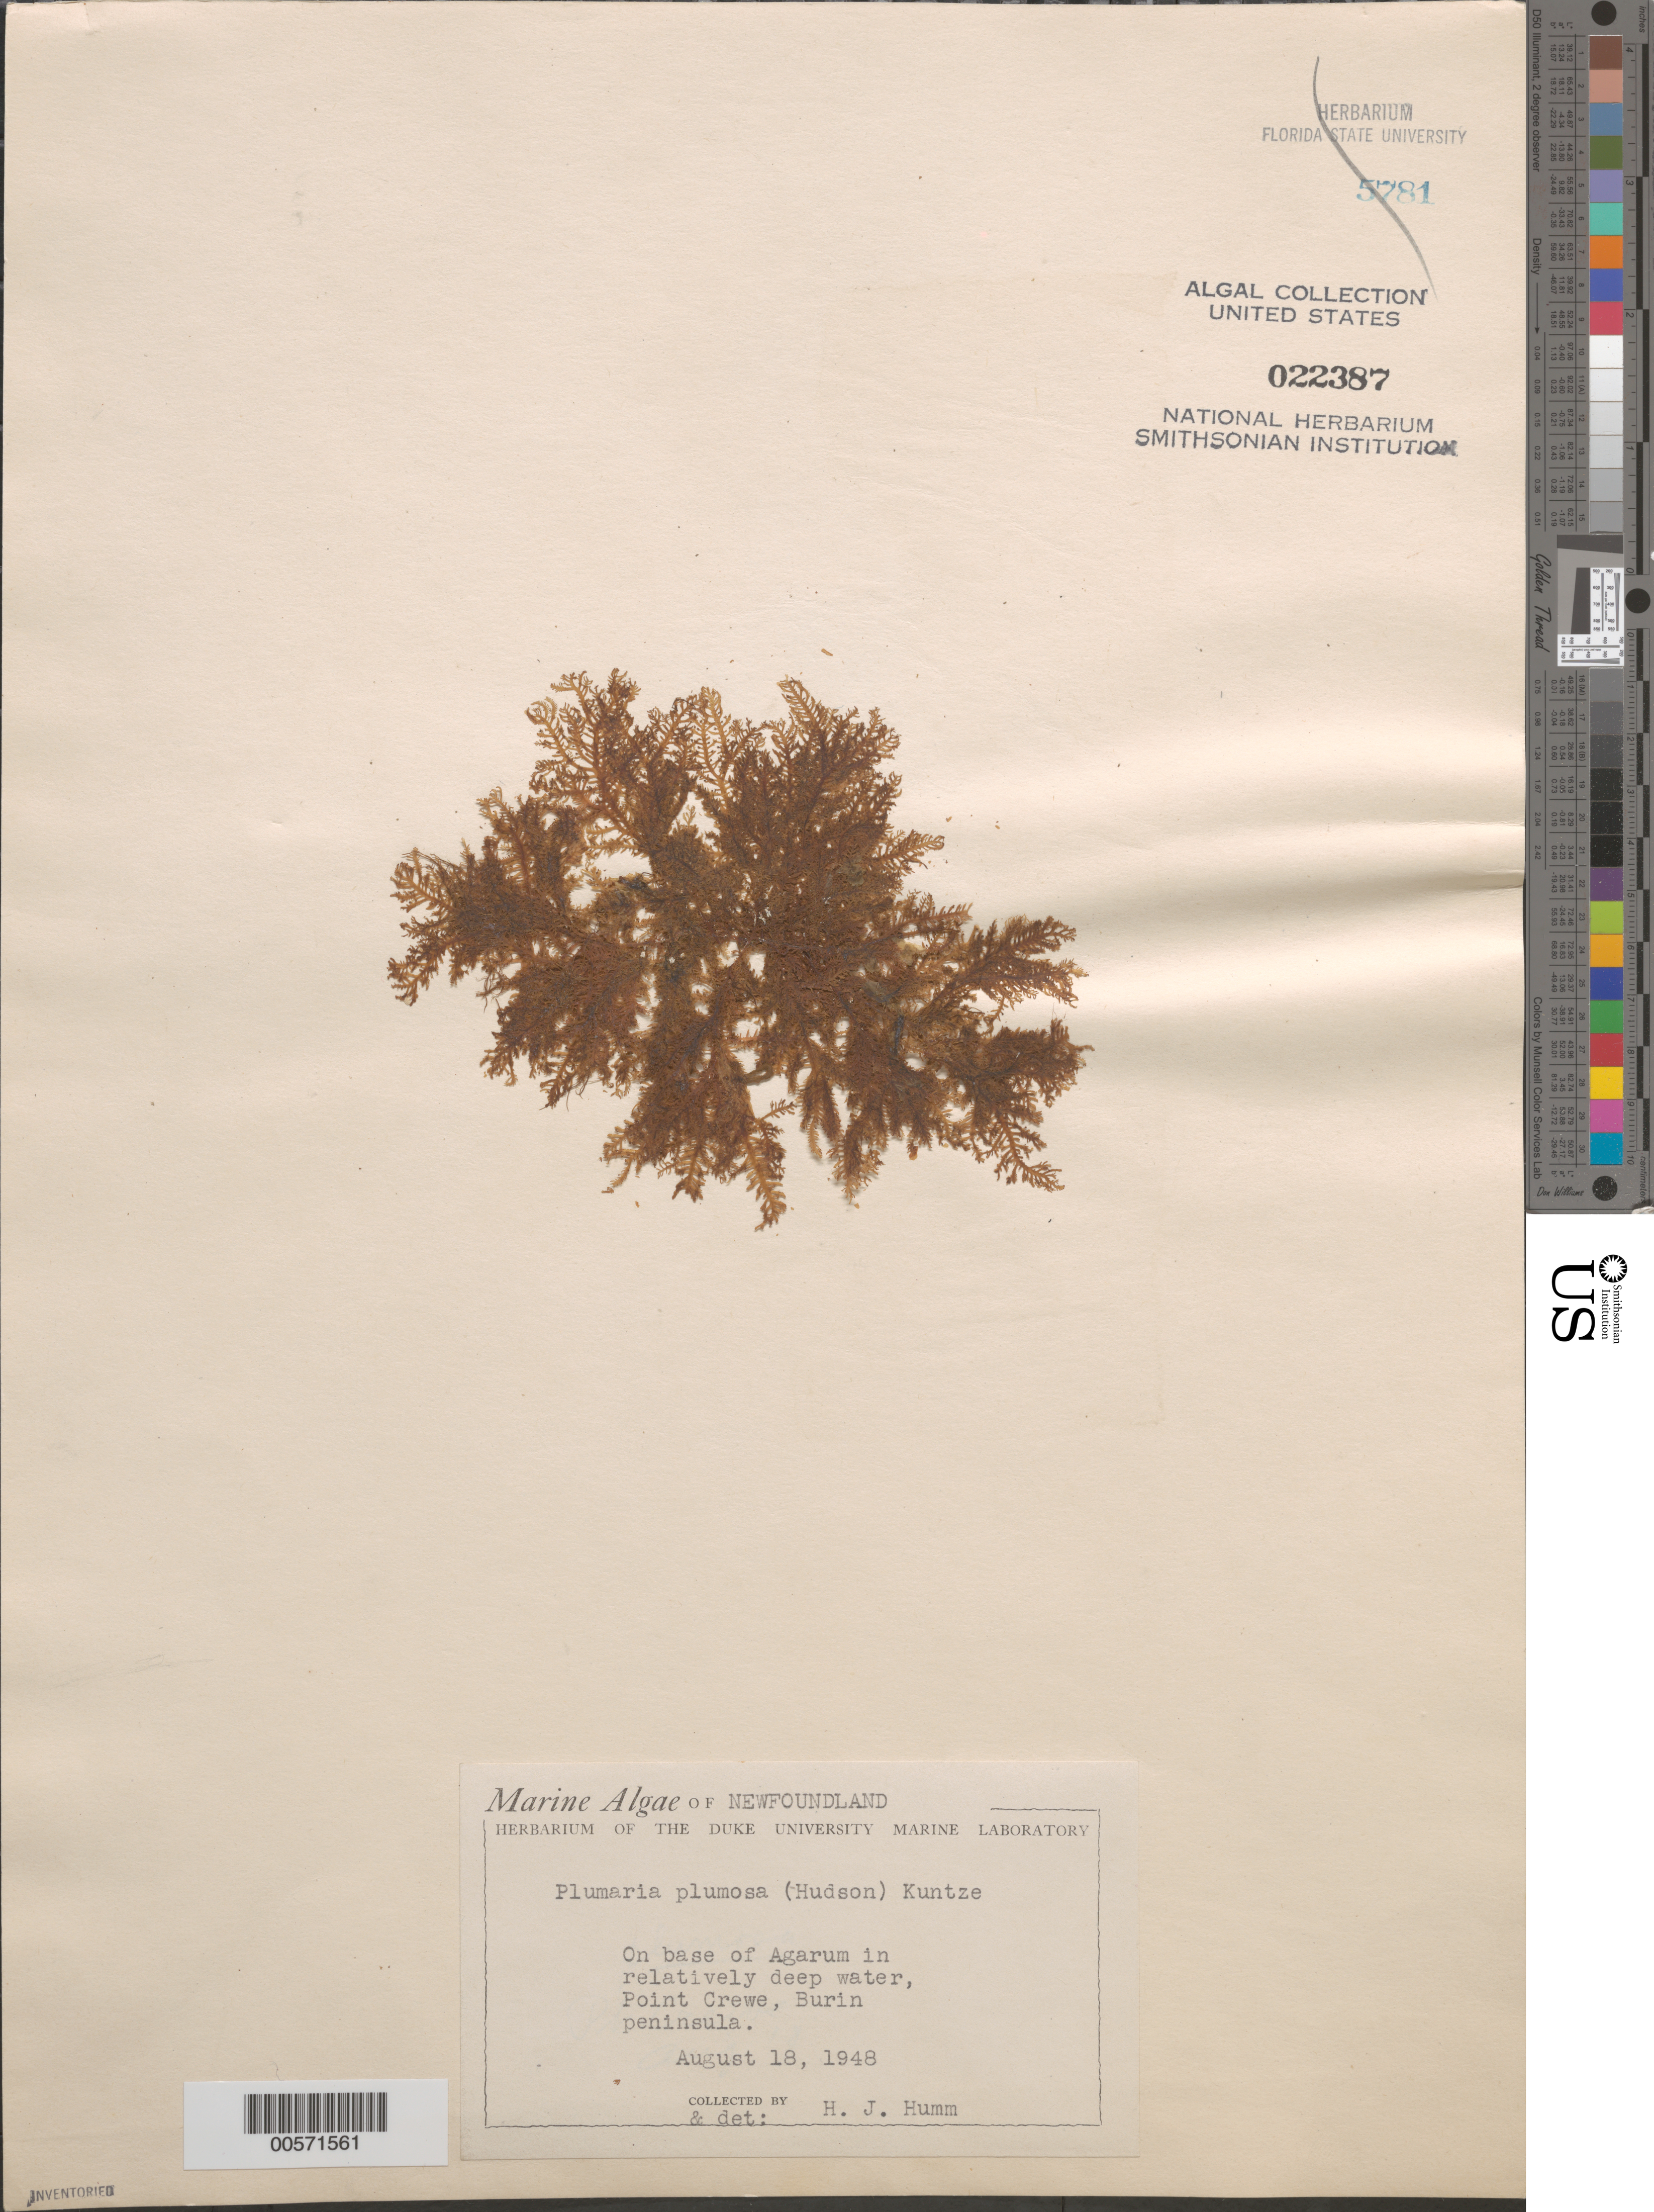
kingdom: Plantae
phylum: Rhodophyta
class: Florideophyceae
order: Ceramiales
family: Wrangeliaceae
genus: Plumaria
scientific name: Plumaria plumosa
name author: (Hudson) Kuntze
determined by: Humm, Harold J.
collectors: H. J. Humm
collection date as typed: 18 Aug 1948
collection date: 1948-08-18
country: Canada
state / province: Newfoundland and Labrador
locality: Point Crewe, Burin Peninsula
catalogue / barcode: US 22387